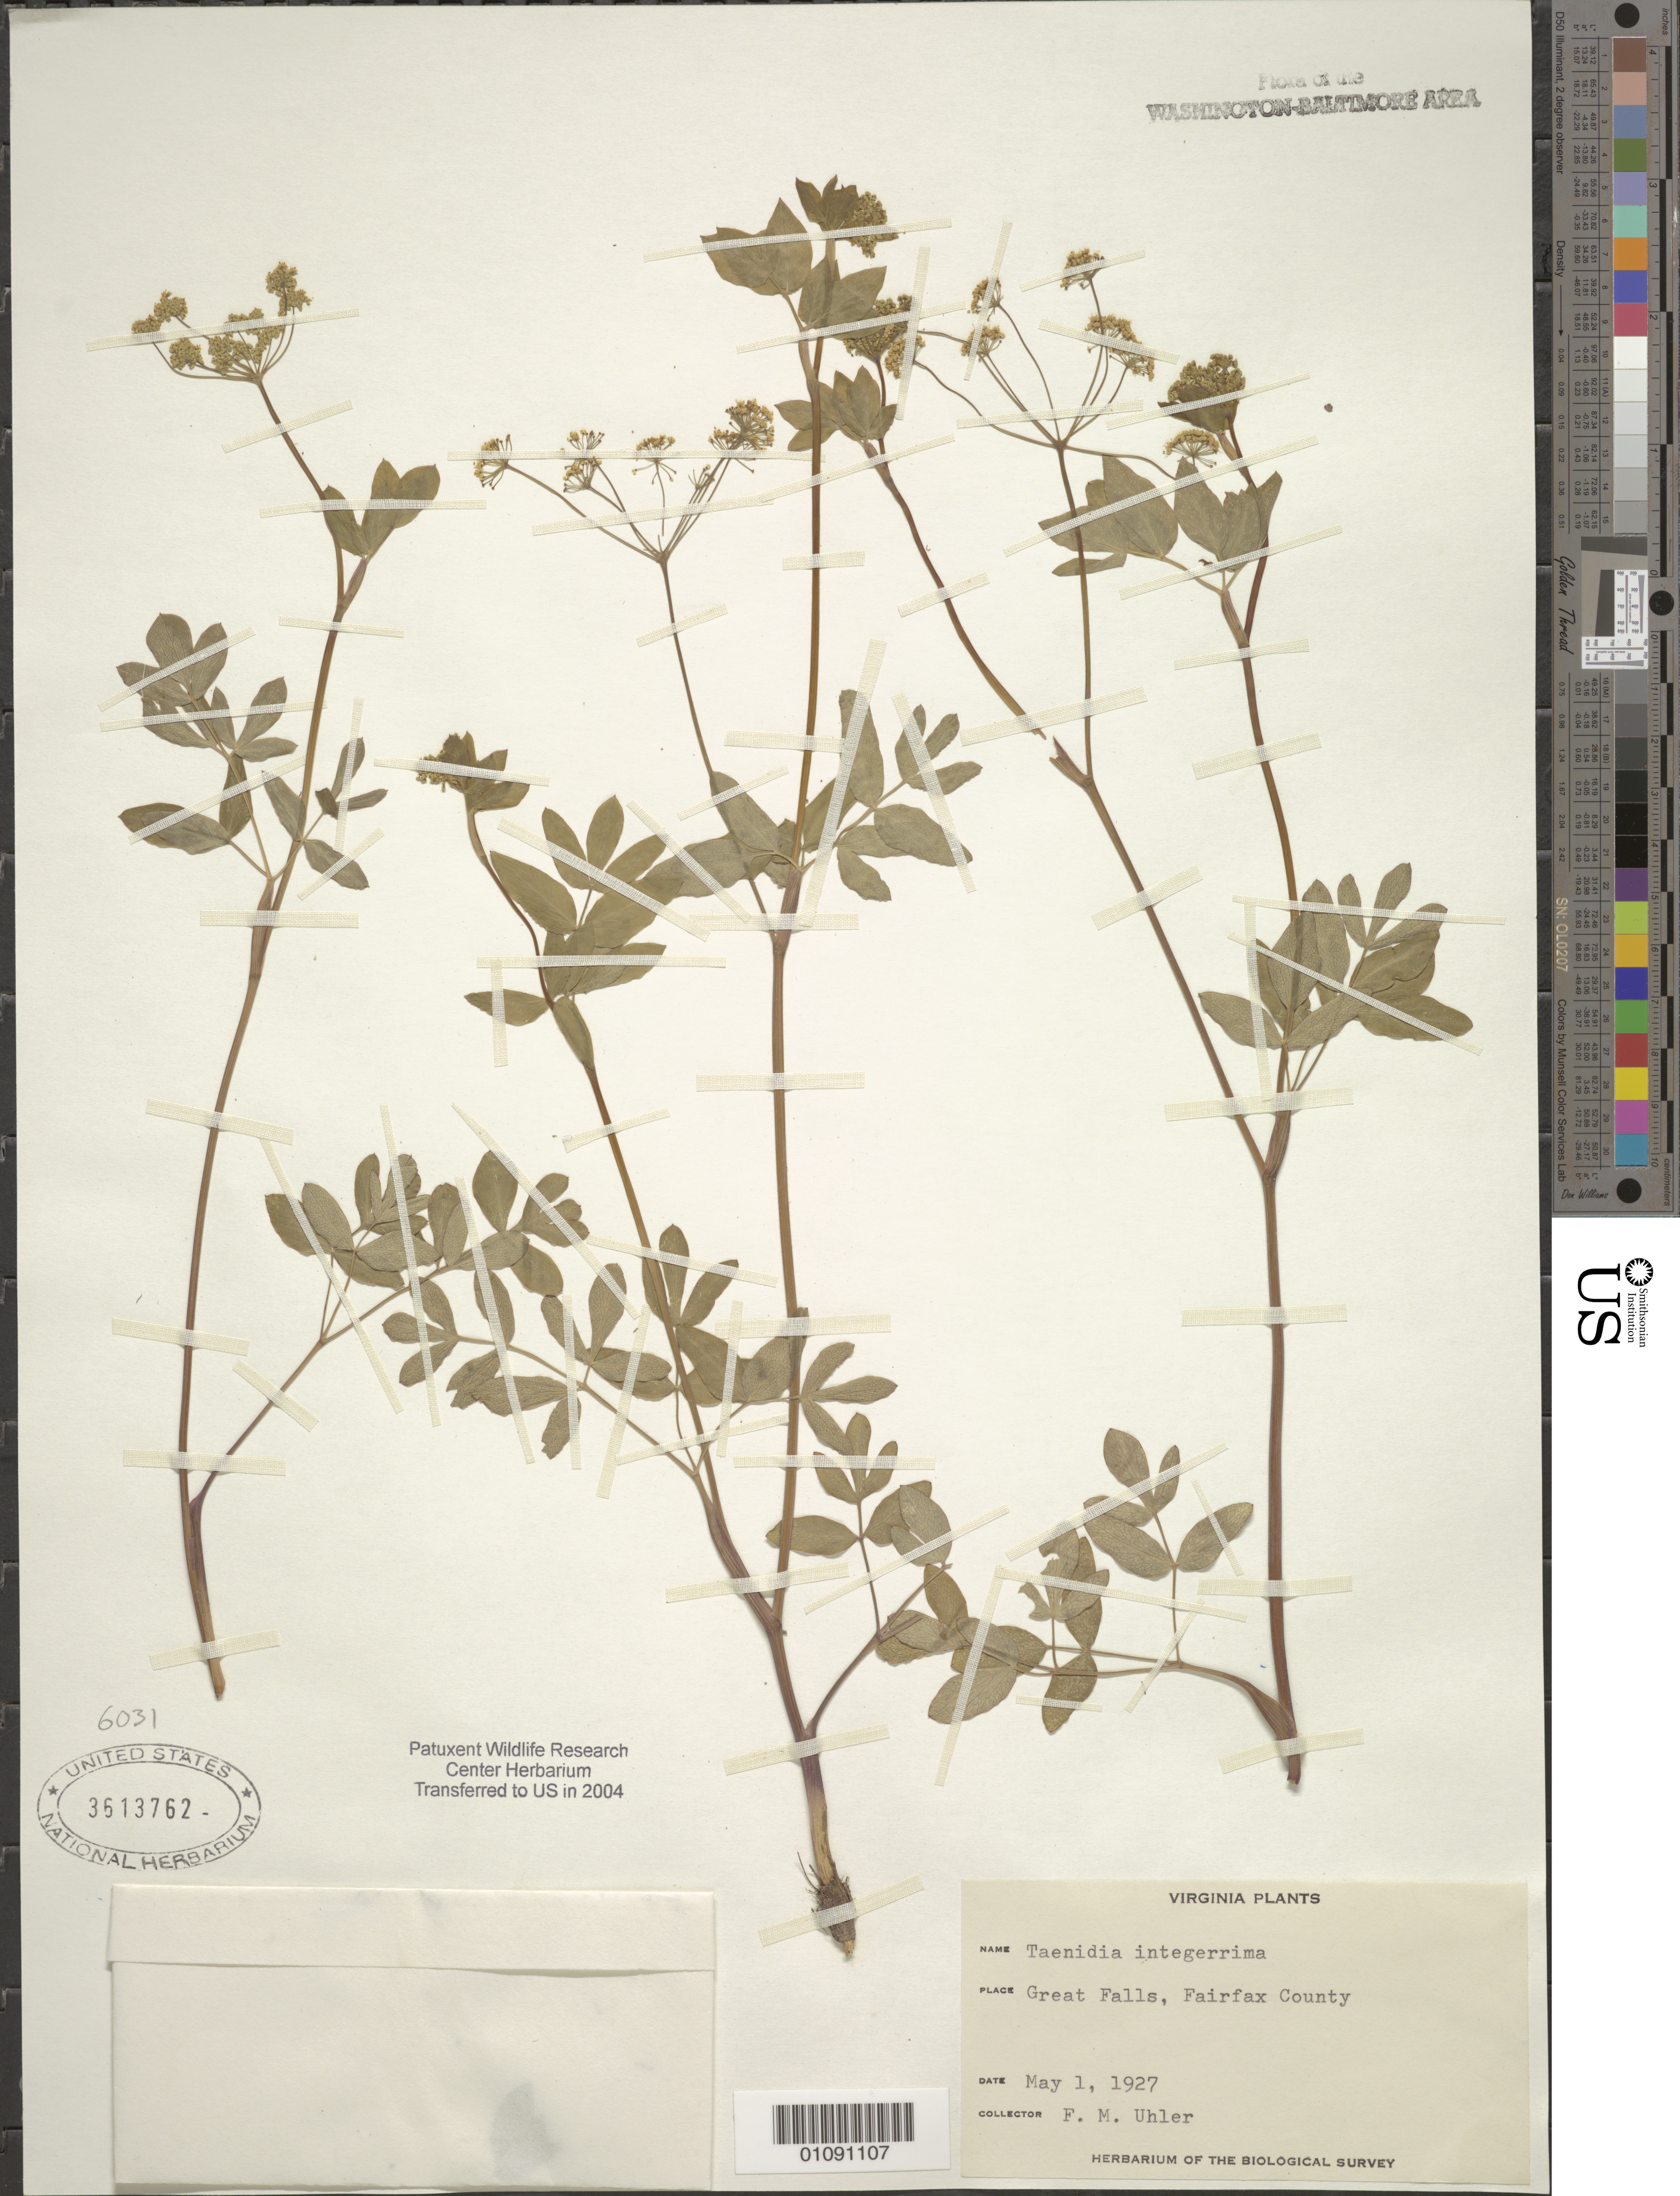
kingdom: Plantae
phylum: Tracheophyta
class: Magnoliopsida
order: Apiales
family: Apiaceae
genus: Taenidia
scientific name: Taenidia integerrima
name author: (L.) Drude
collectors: F. M. Uhler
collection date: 1927-05-01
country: United States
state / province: Virginia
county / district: Fairfax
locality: Great Falls.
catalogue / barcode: US 3613762